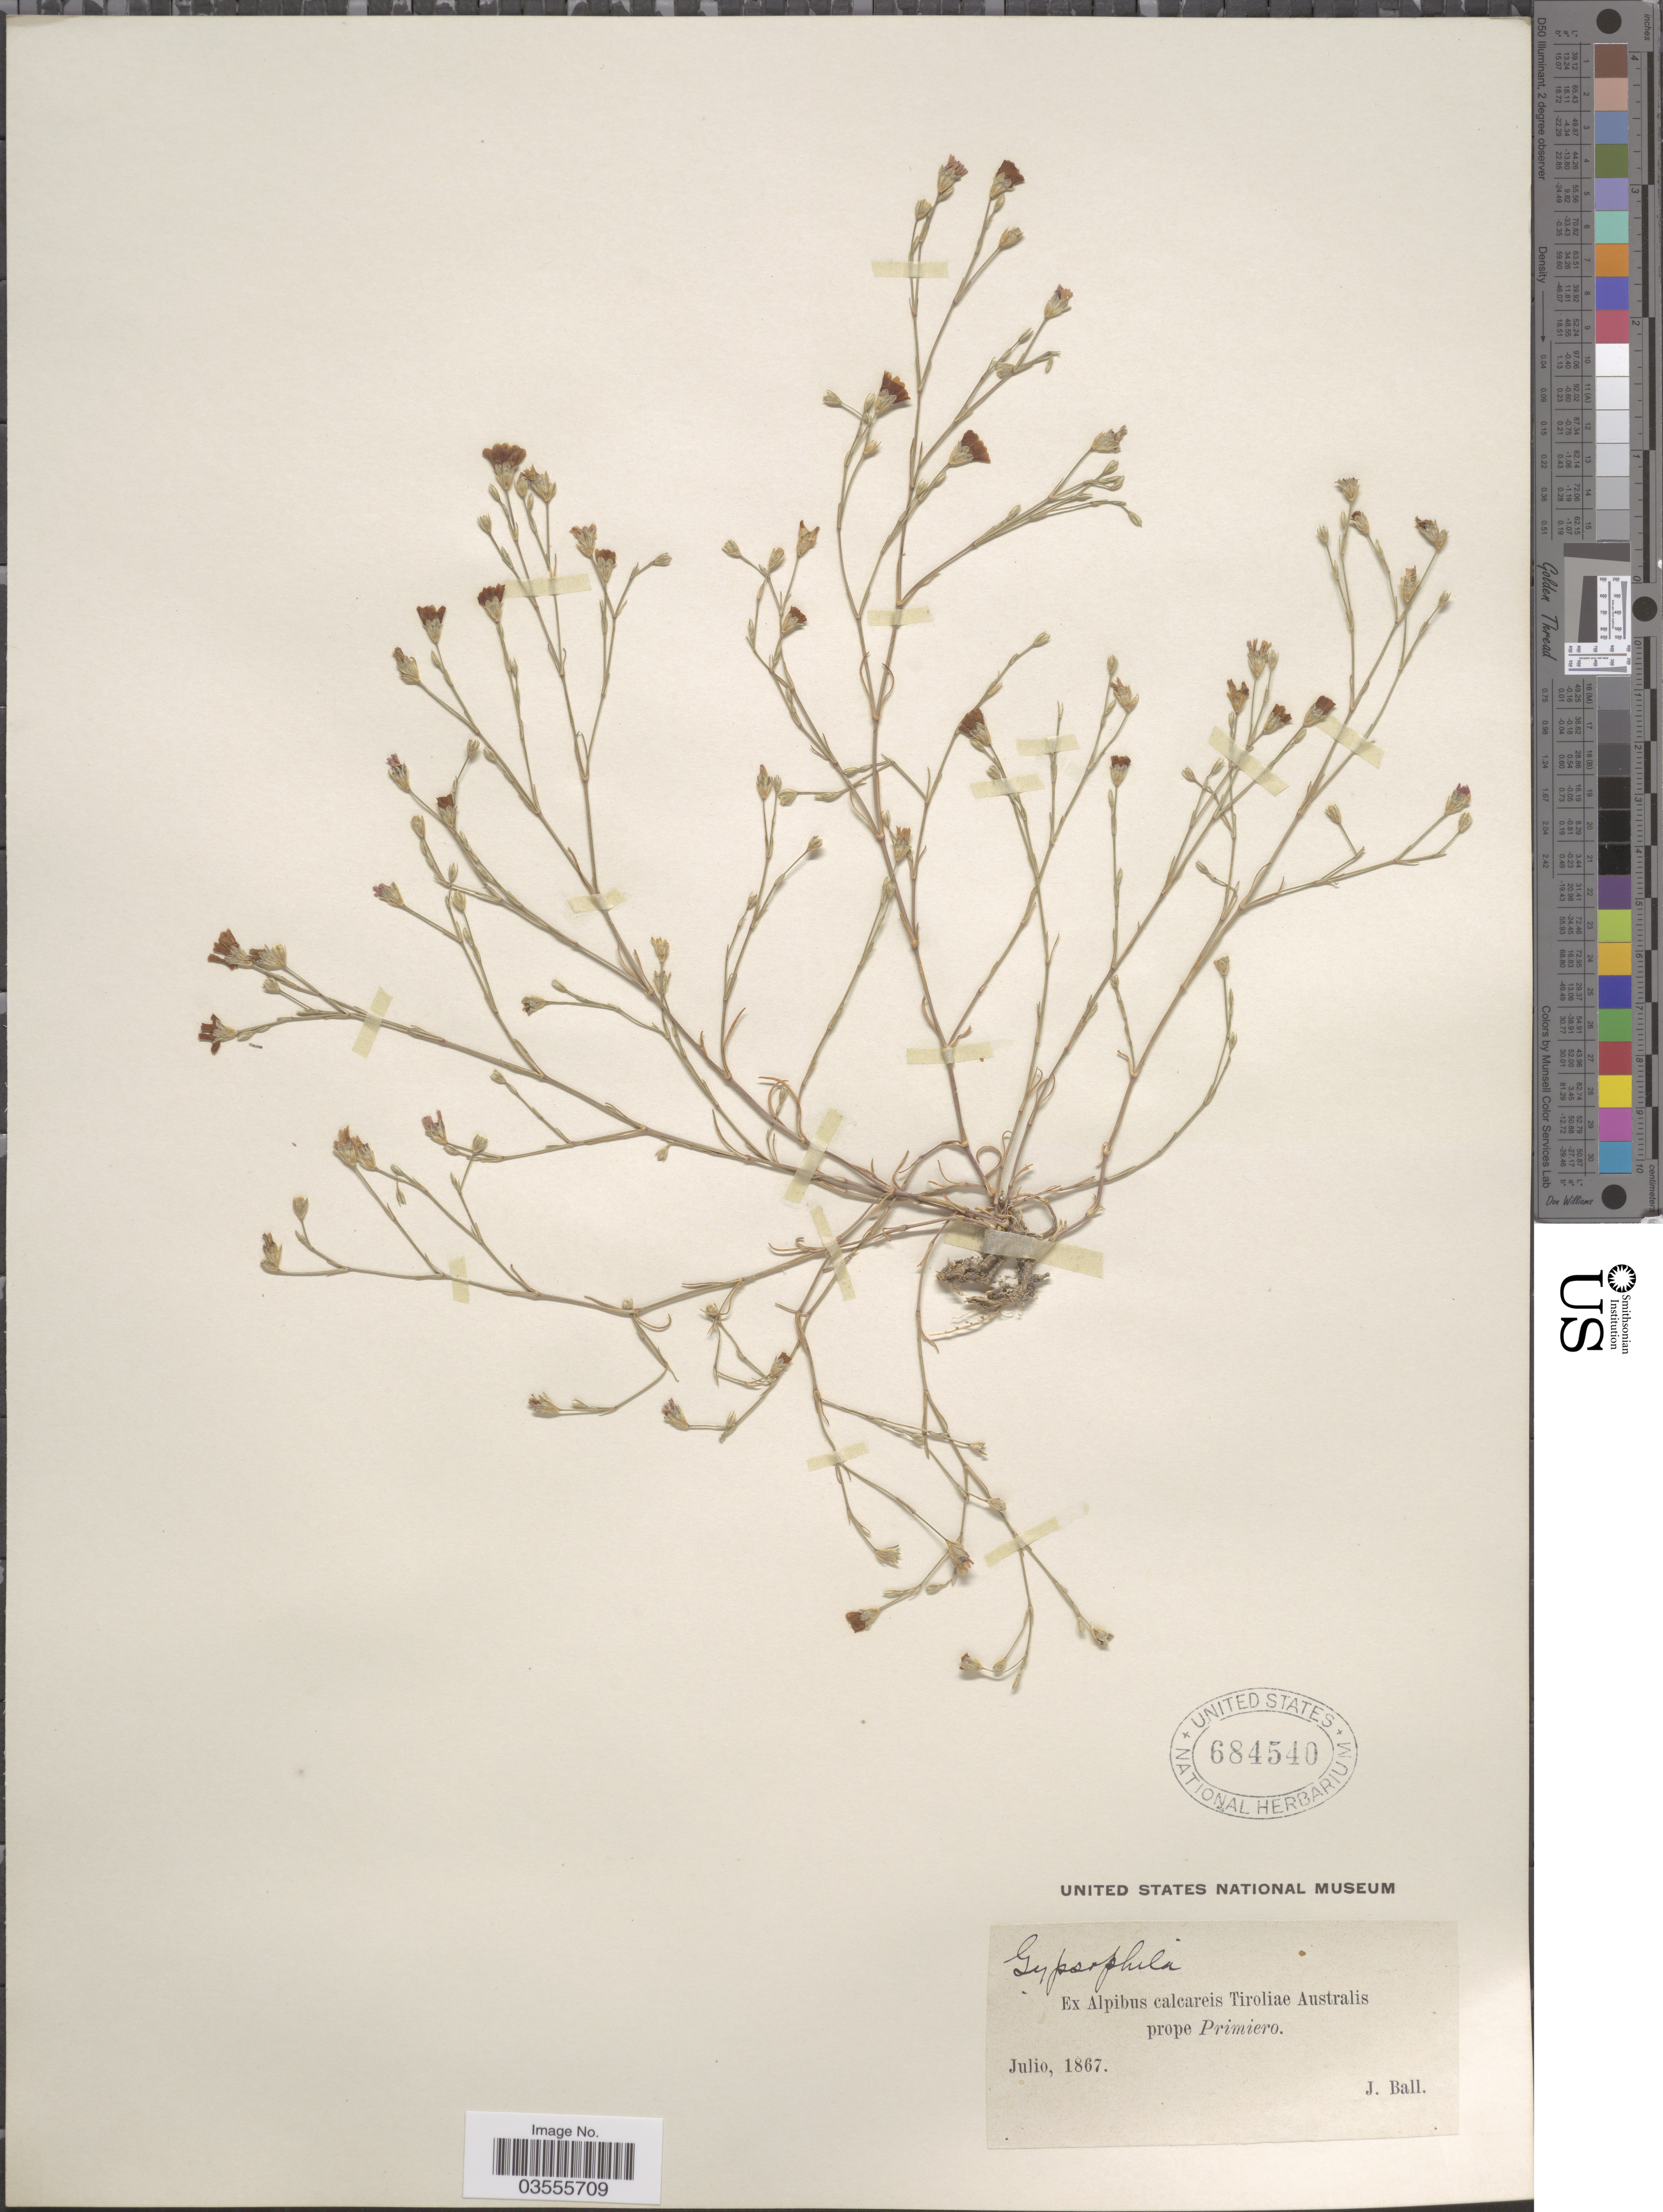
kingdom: Plantae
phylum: Tracheophyta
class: Magnoliopsida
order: Caryophyllales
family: Caryophyllaceae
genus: Petrorhagia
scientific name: Petrorhagia saxifraga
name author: (L.) Link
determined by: Rabeler, R. K.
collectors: J. Ball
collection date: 1867-07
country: Italy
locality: Ex Alpibus calcareis Tiroliae Australis prope Primiero.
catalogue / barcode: US 684540